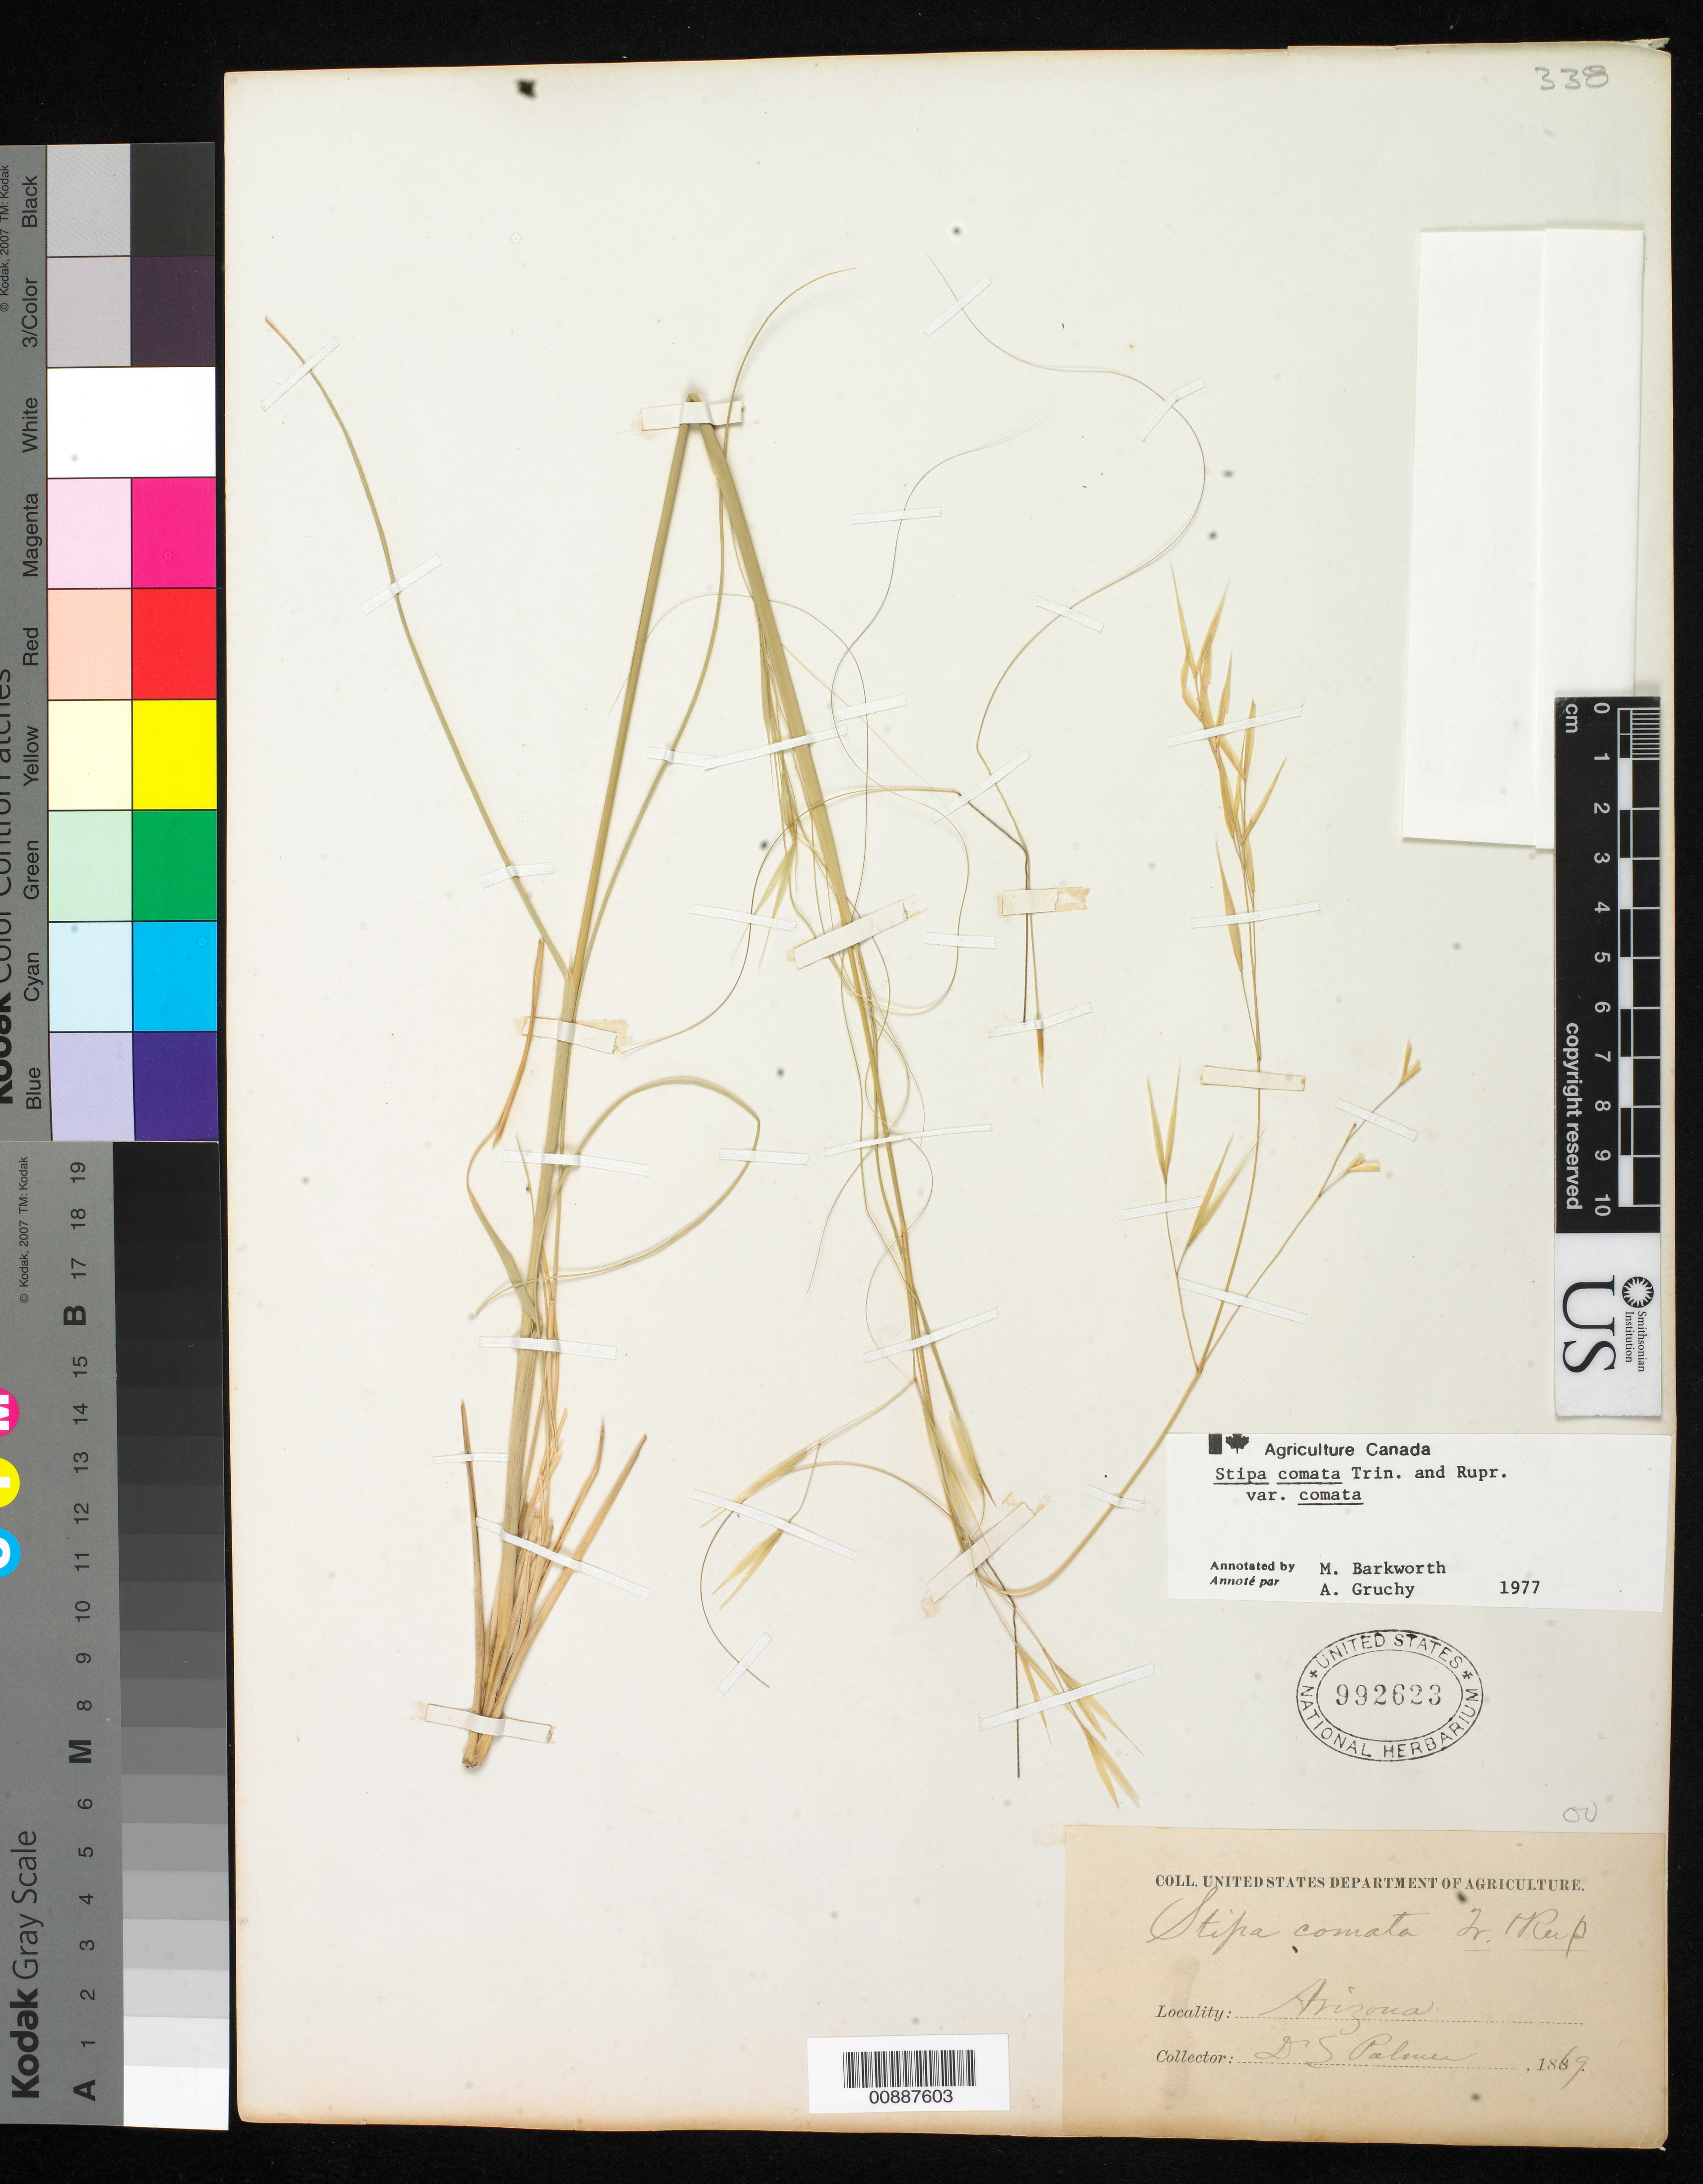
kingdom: Plantae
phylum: Tracheophyta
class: Liliopsida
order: Poales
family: Poaceae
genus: Hesperostipa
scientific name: Hesperostipa comata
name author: (Trin. & Rupr.) Barkworth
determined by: Poaceae Reorganization Project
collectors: E. Palmer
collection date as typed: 1869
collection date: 1869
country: United States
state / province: Arizona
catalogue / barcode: US 992623